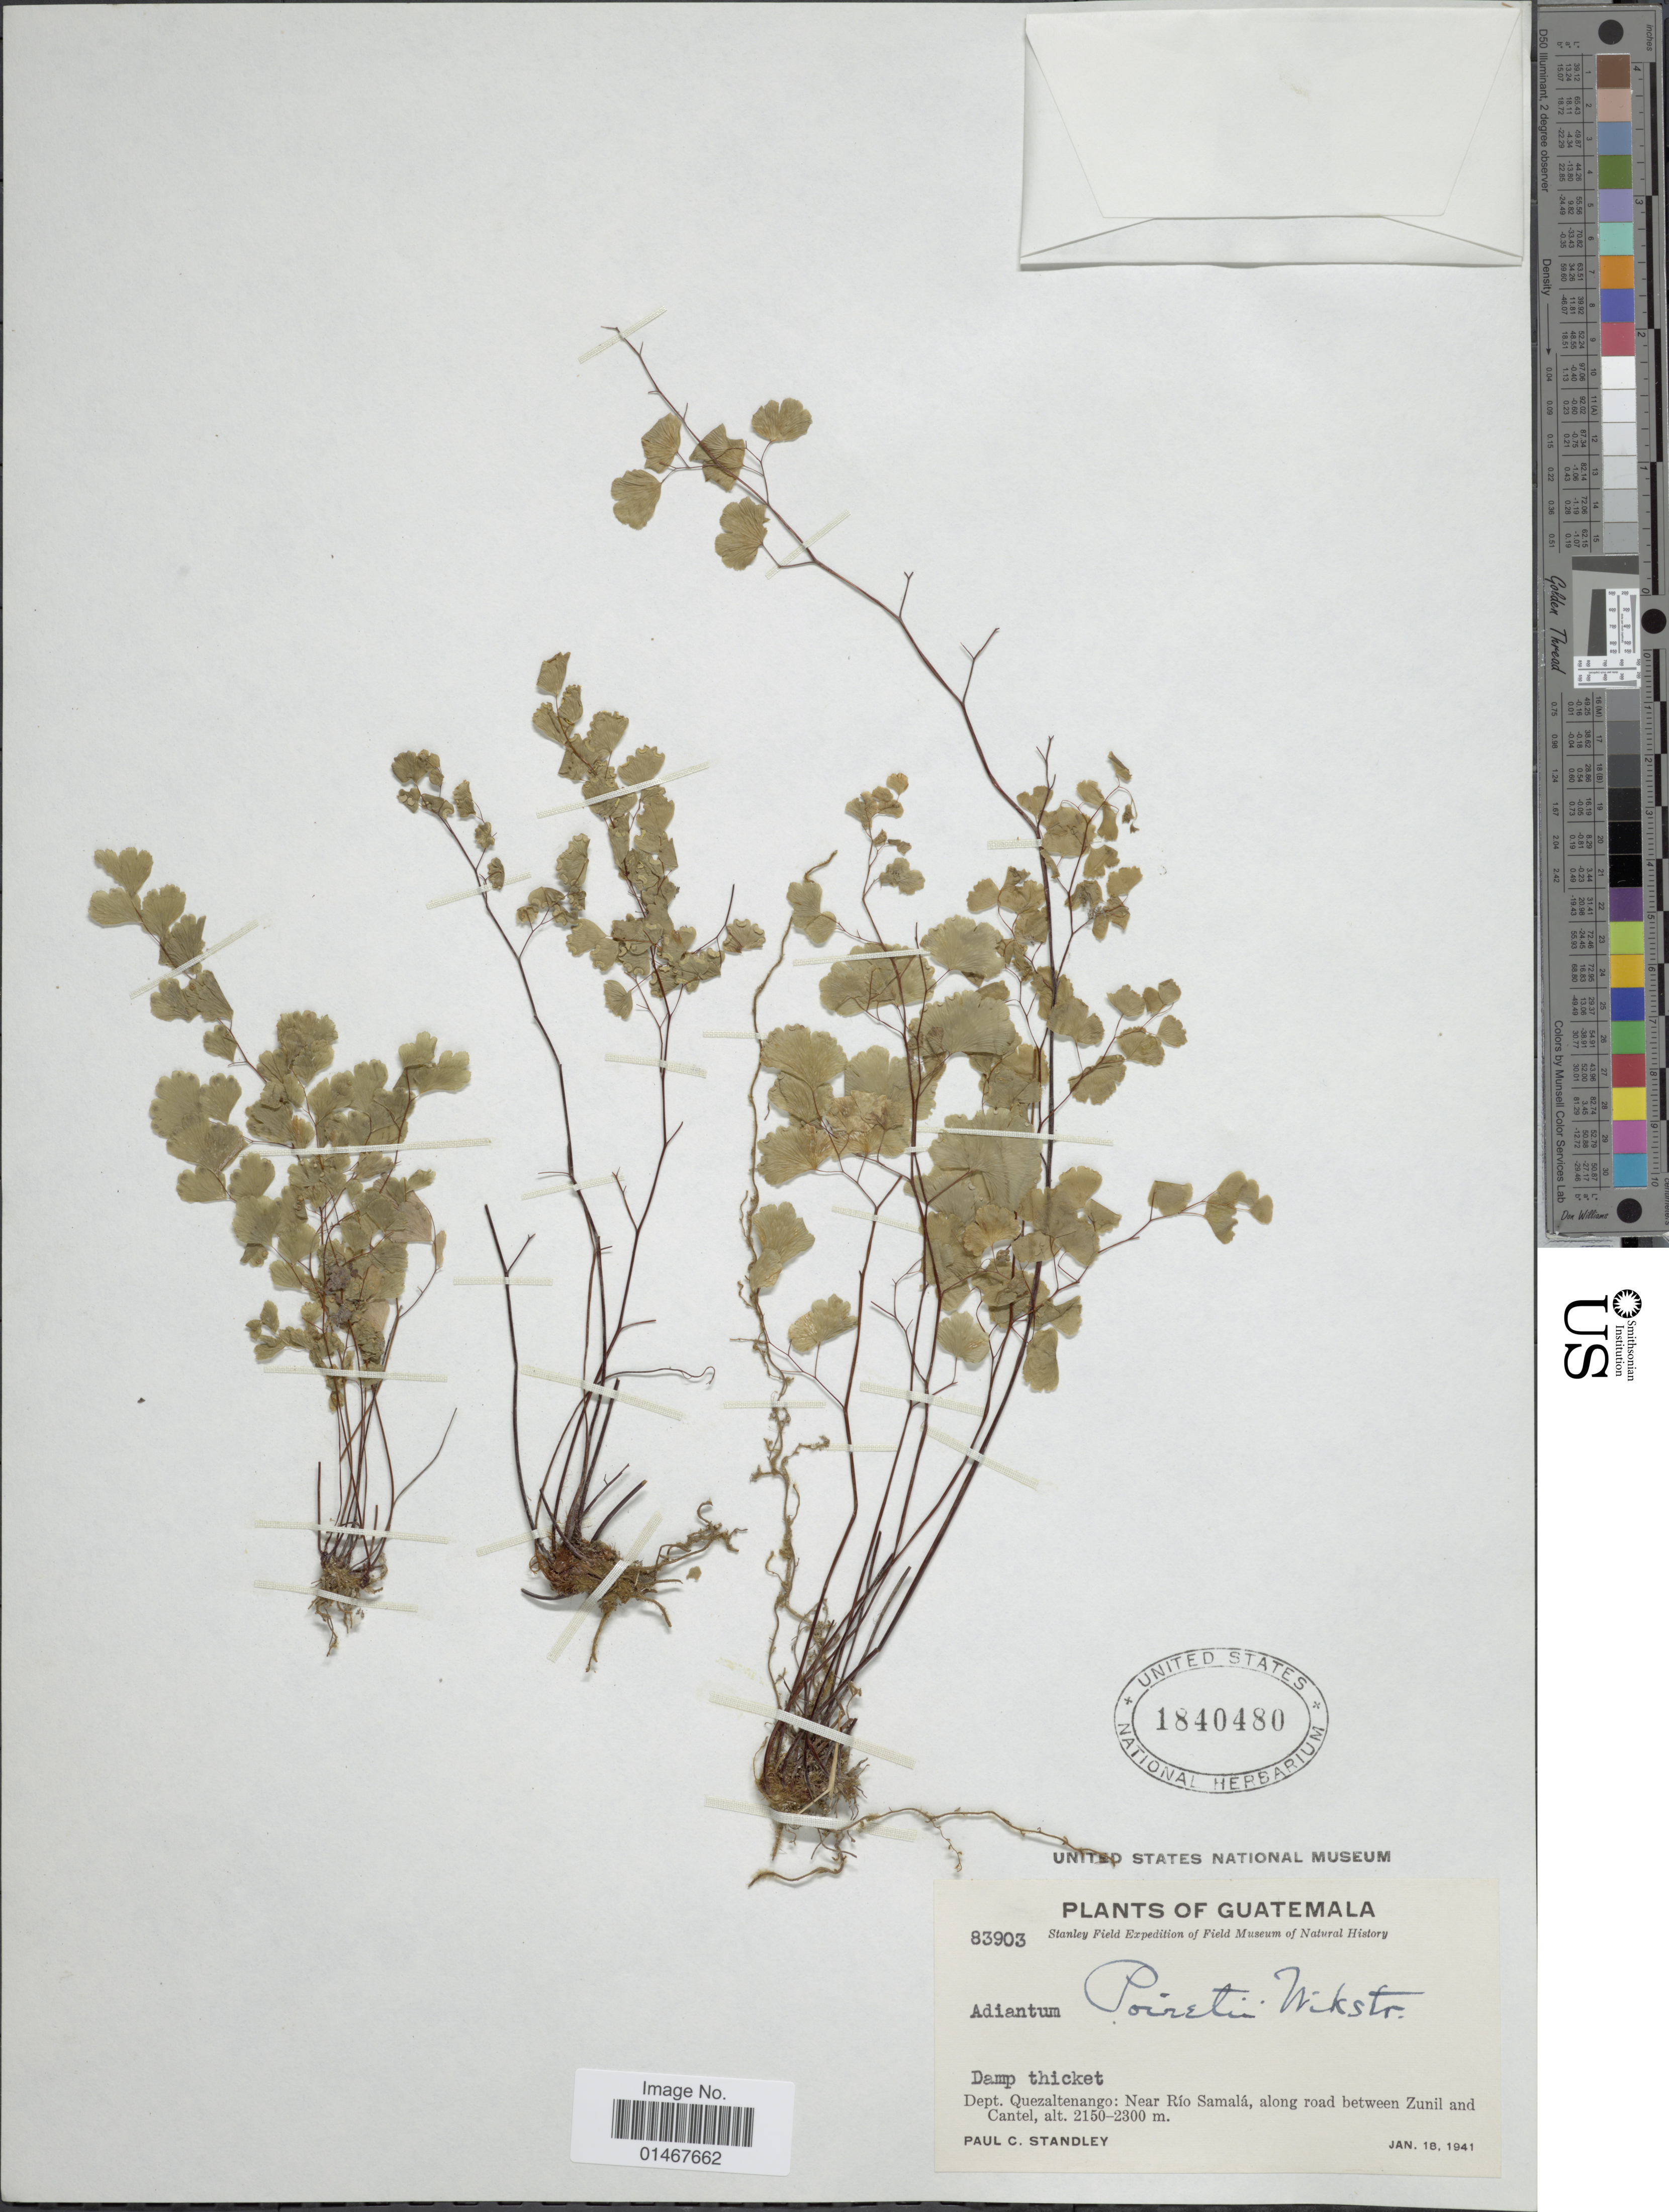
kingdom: Plantae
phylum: Tracheophyta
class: Polypodiopsida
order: Polypodiales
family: Pteridaceae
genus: Adiantum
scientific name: Adiantum poiretii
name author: Wikstr.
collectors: P. C. Standley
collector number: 83903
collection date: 1941-01-18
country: Guatemala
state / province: Quetzaltenango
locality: Dept. Quezaltenango: Near Río Samalá, along road between Zunil and Cantel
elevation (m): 2150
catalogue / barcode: US 1840480